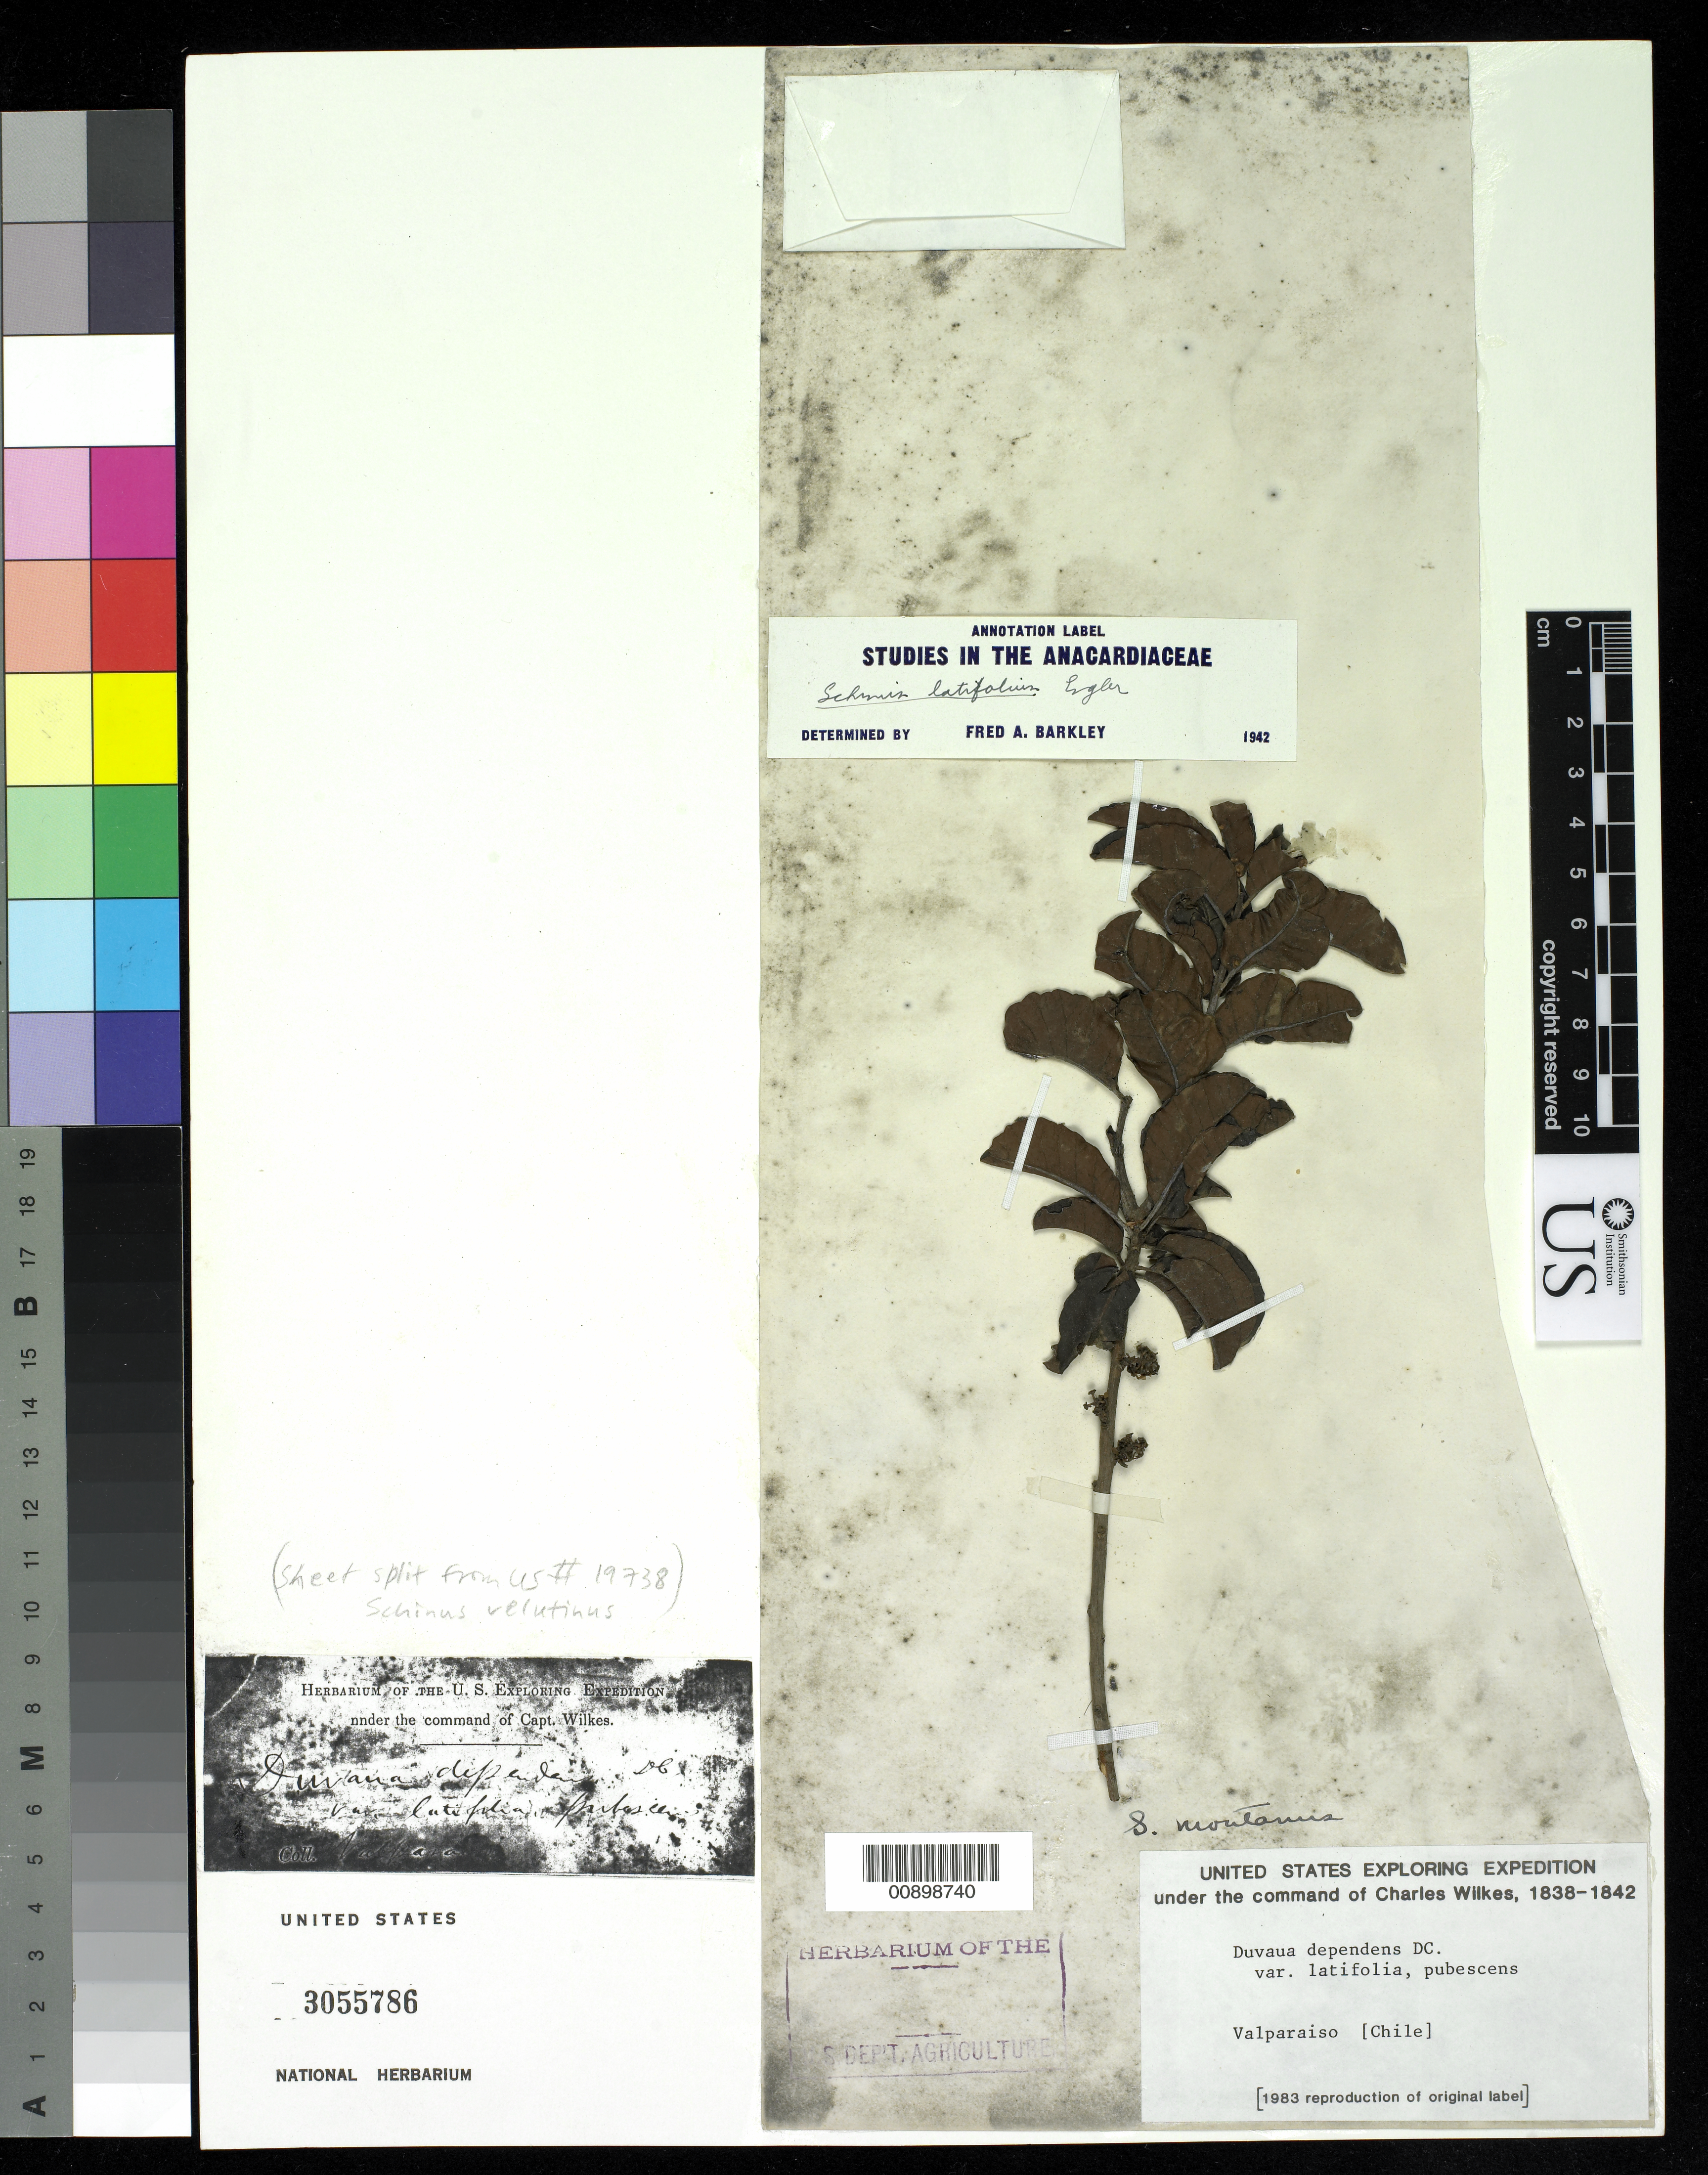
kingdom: Plantae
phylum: Tracheophyta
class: Magnoliopsida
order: Sapindales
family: Anacardiaceae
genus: Schinus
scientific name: Schinus latifolia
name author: (Gillies ex Lindl.) Engl.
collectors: Wilkes Explor. Exped.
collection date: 1838/1842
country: Chile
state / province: Valparaíso (V)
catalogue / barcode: US 3055786